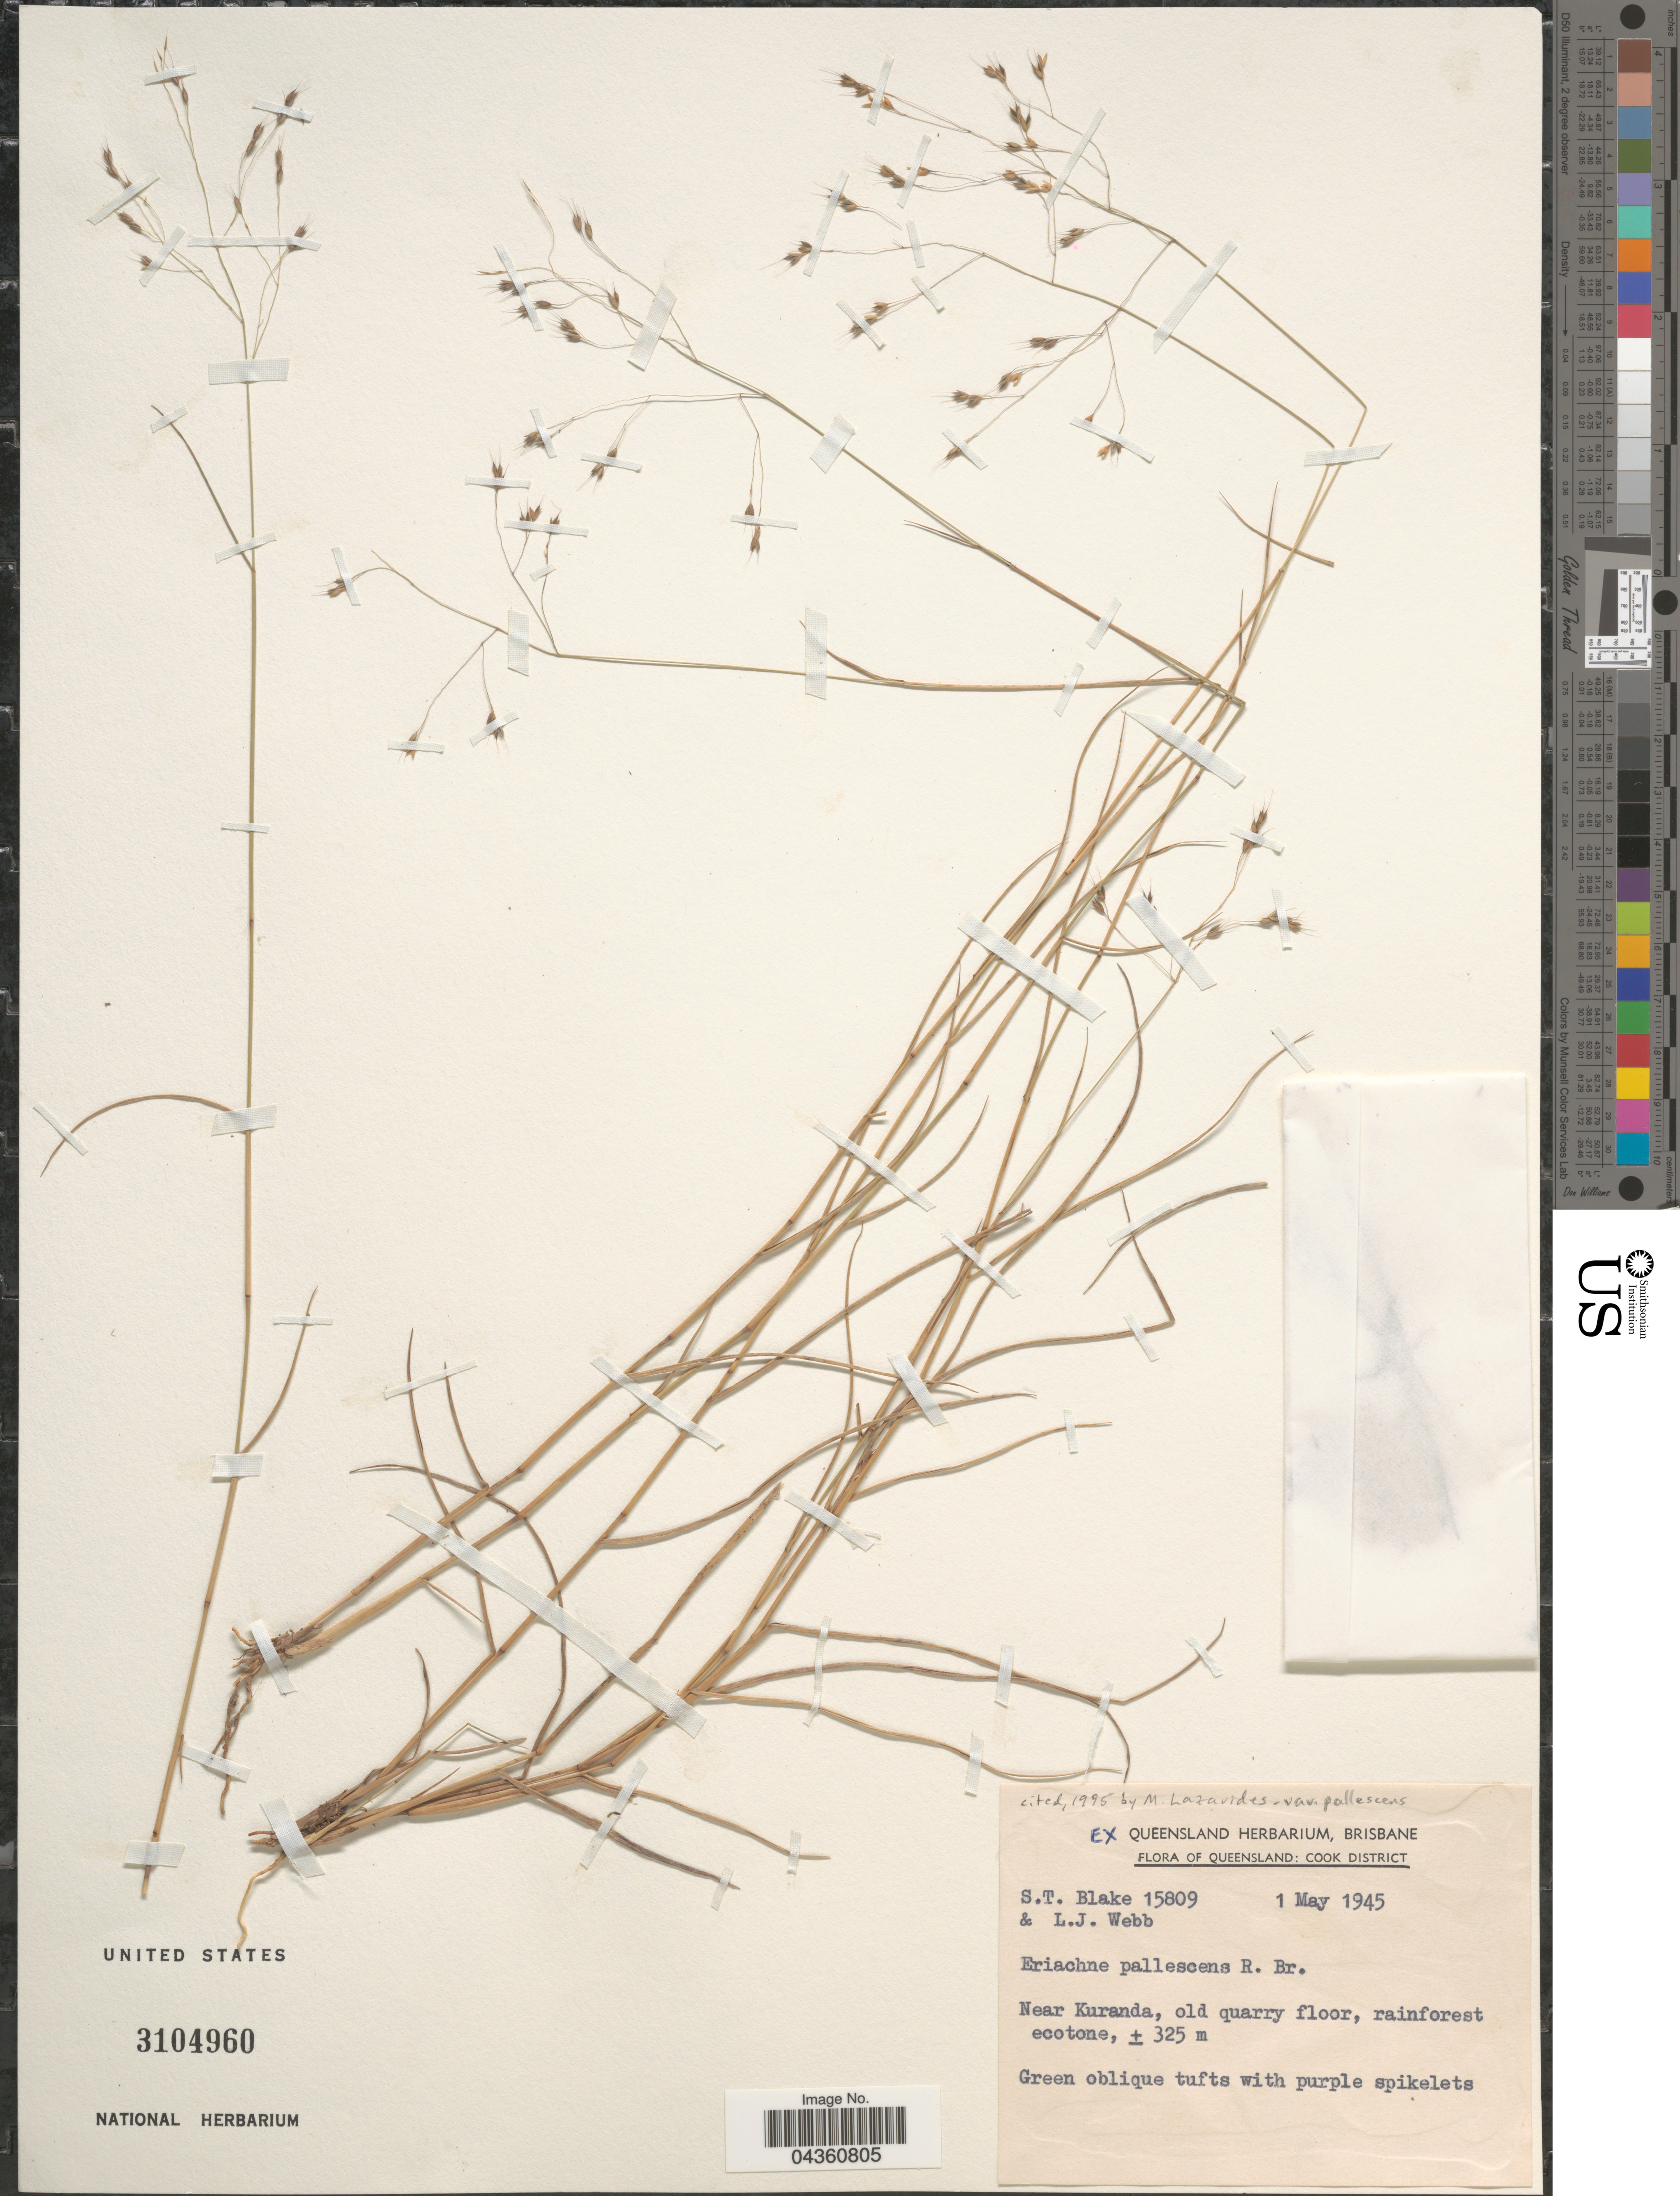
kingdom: Plantae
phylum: Tracheophyta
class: Liliopsida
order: Poales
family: Poaceae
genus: Eriachne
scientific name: Eriachne pallescens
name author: R. Br.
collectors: S. T. Blake & L. Webb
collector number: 15809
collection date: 1945-05-01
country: Australia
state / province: Queensland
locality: Cook District. Near Kuranda.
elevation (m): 325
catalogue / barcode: US 3104960